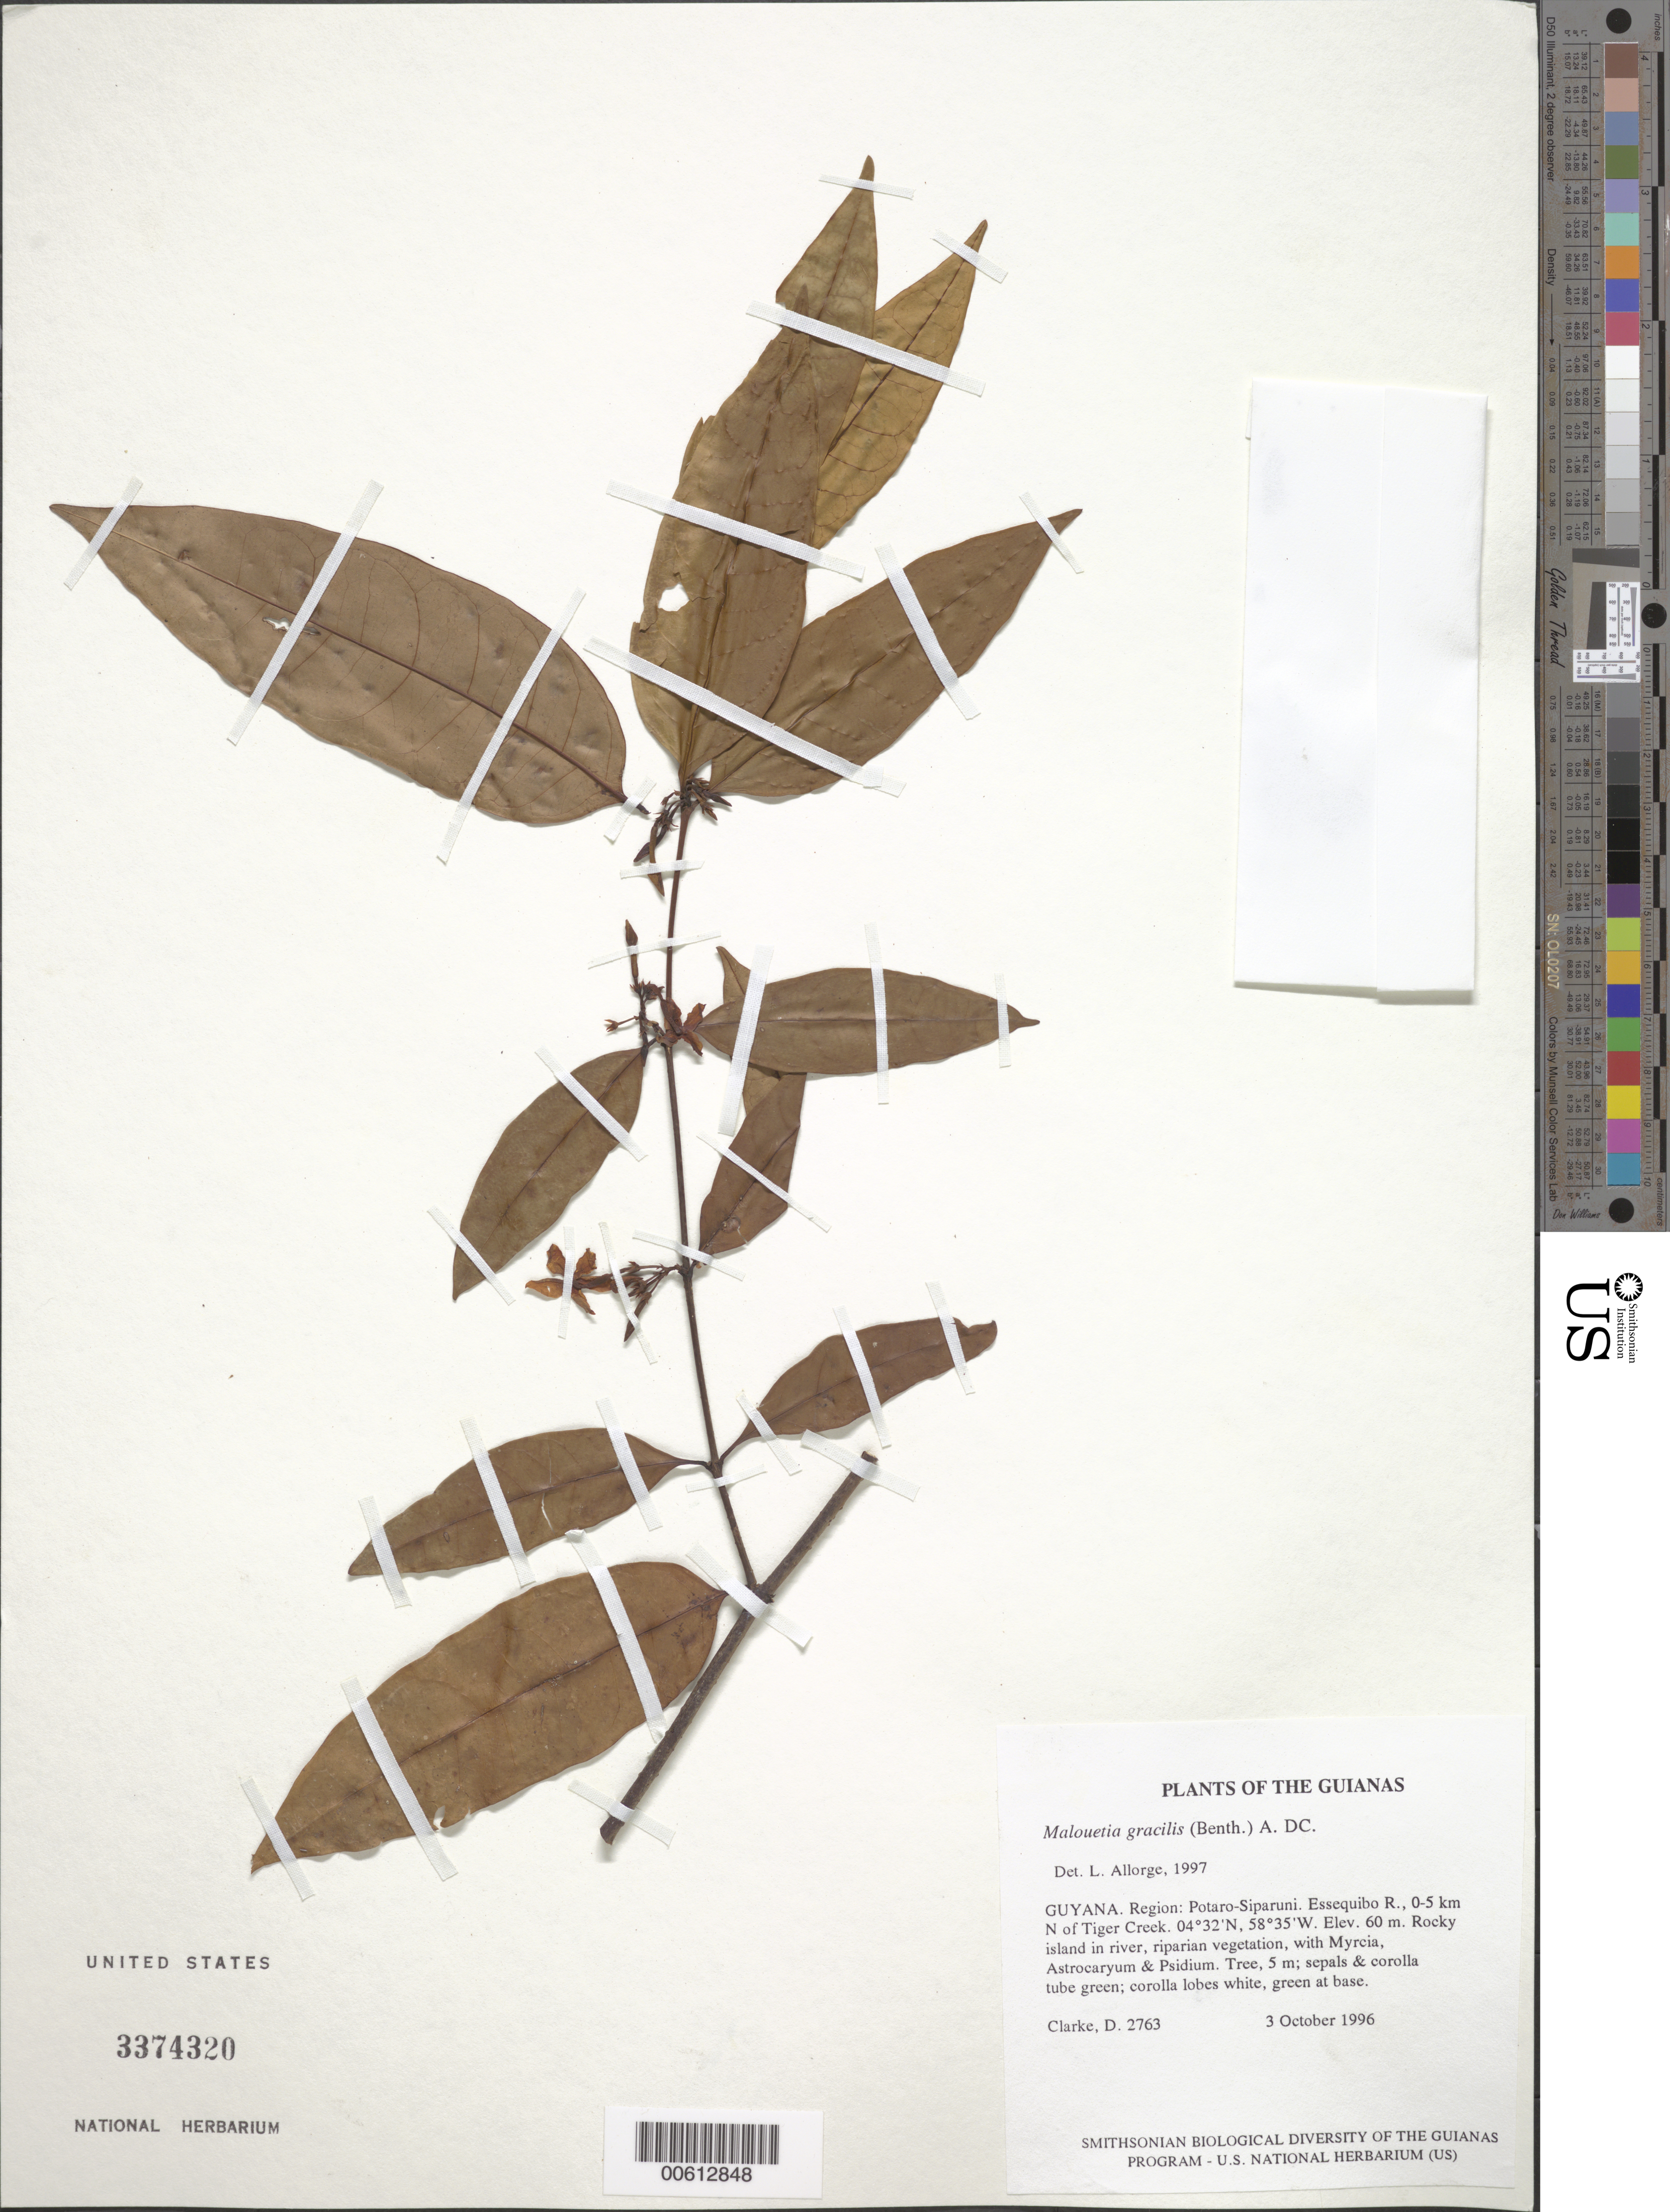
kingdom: Plantae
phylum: Tracheophyta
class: Magnoliopsida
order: Gentianales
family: Apocynaceae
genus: Malouetia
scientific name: Malouetia gracilis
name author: (Benth.) A. DC.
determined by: Allorge, L.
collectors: H. D. Clarke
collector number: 2763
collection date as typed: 3 October 1996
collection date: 1996-10-03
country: Guyana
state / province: Potaro-Siparuni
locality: Iwokrama International Rainforest Reserve; Essequibo R., 0-5 km N of Tiger Creek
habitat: Rocky island in river, riparian vegetation, with Myrcia, Astrocaryum & Psidium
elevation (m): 60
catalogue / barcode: US 3374320